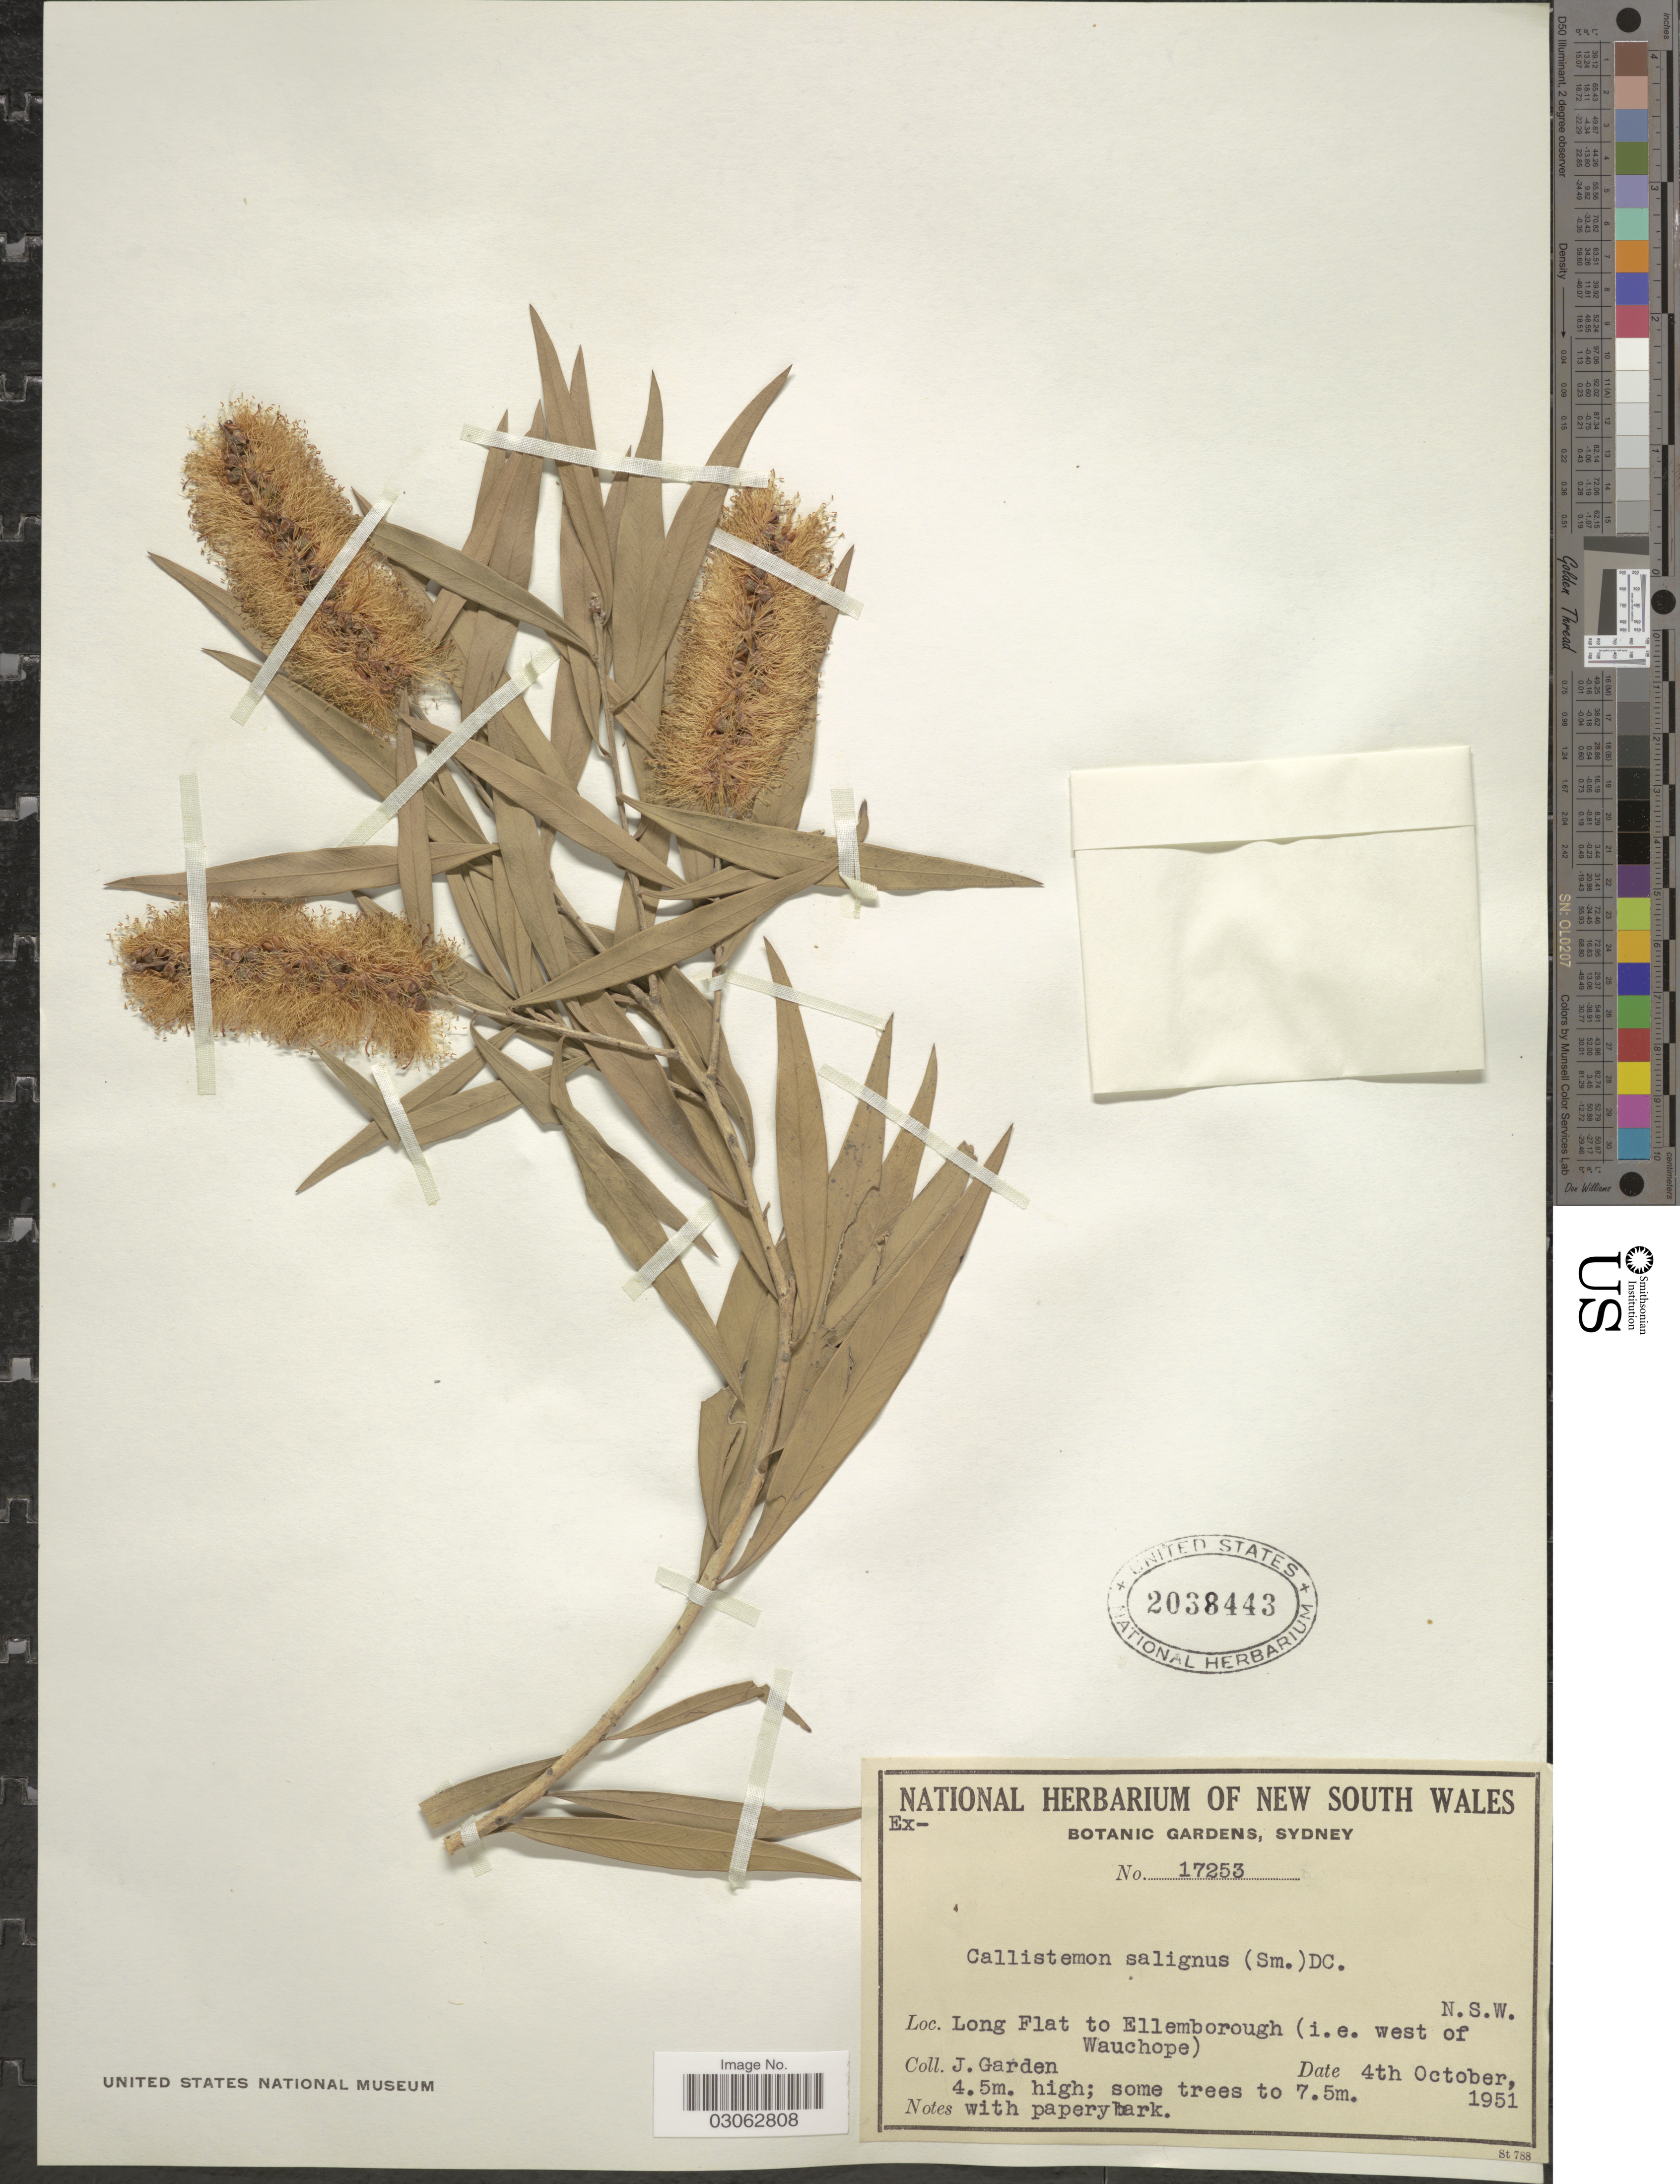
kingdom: Plantae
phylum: Tracheophyta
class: Magnoliopsida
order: Myrtales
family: Myrtaceae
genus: Callistemon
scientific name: Callistemon salignus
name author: (Sm.) Colvill ex Sweet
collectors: J. Thompson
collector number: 17253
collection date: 1951-10-04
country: Australia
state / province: New South Wales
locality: Long Flat to Ellemborough (i.e. west of Wauchope).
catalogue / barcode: US 2038443